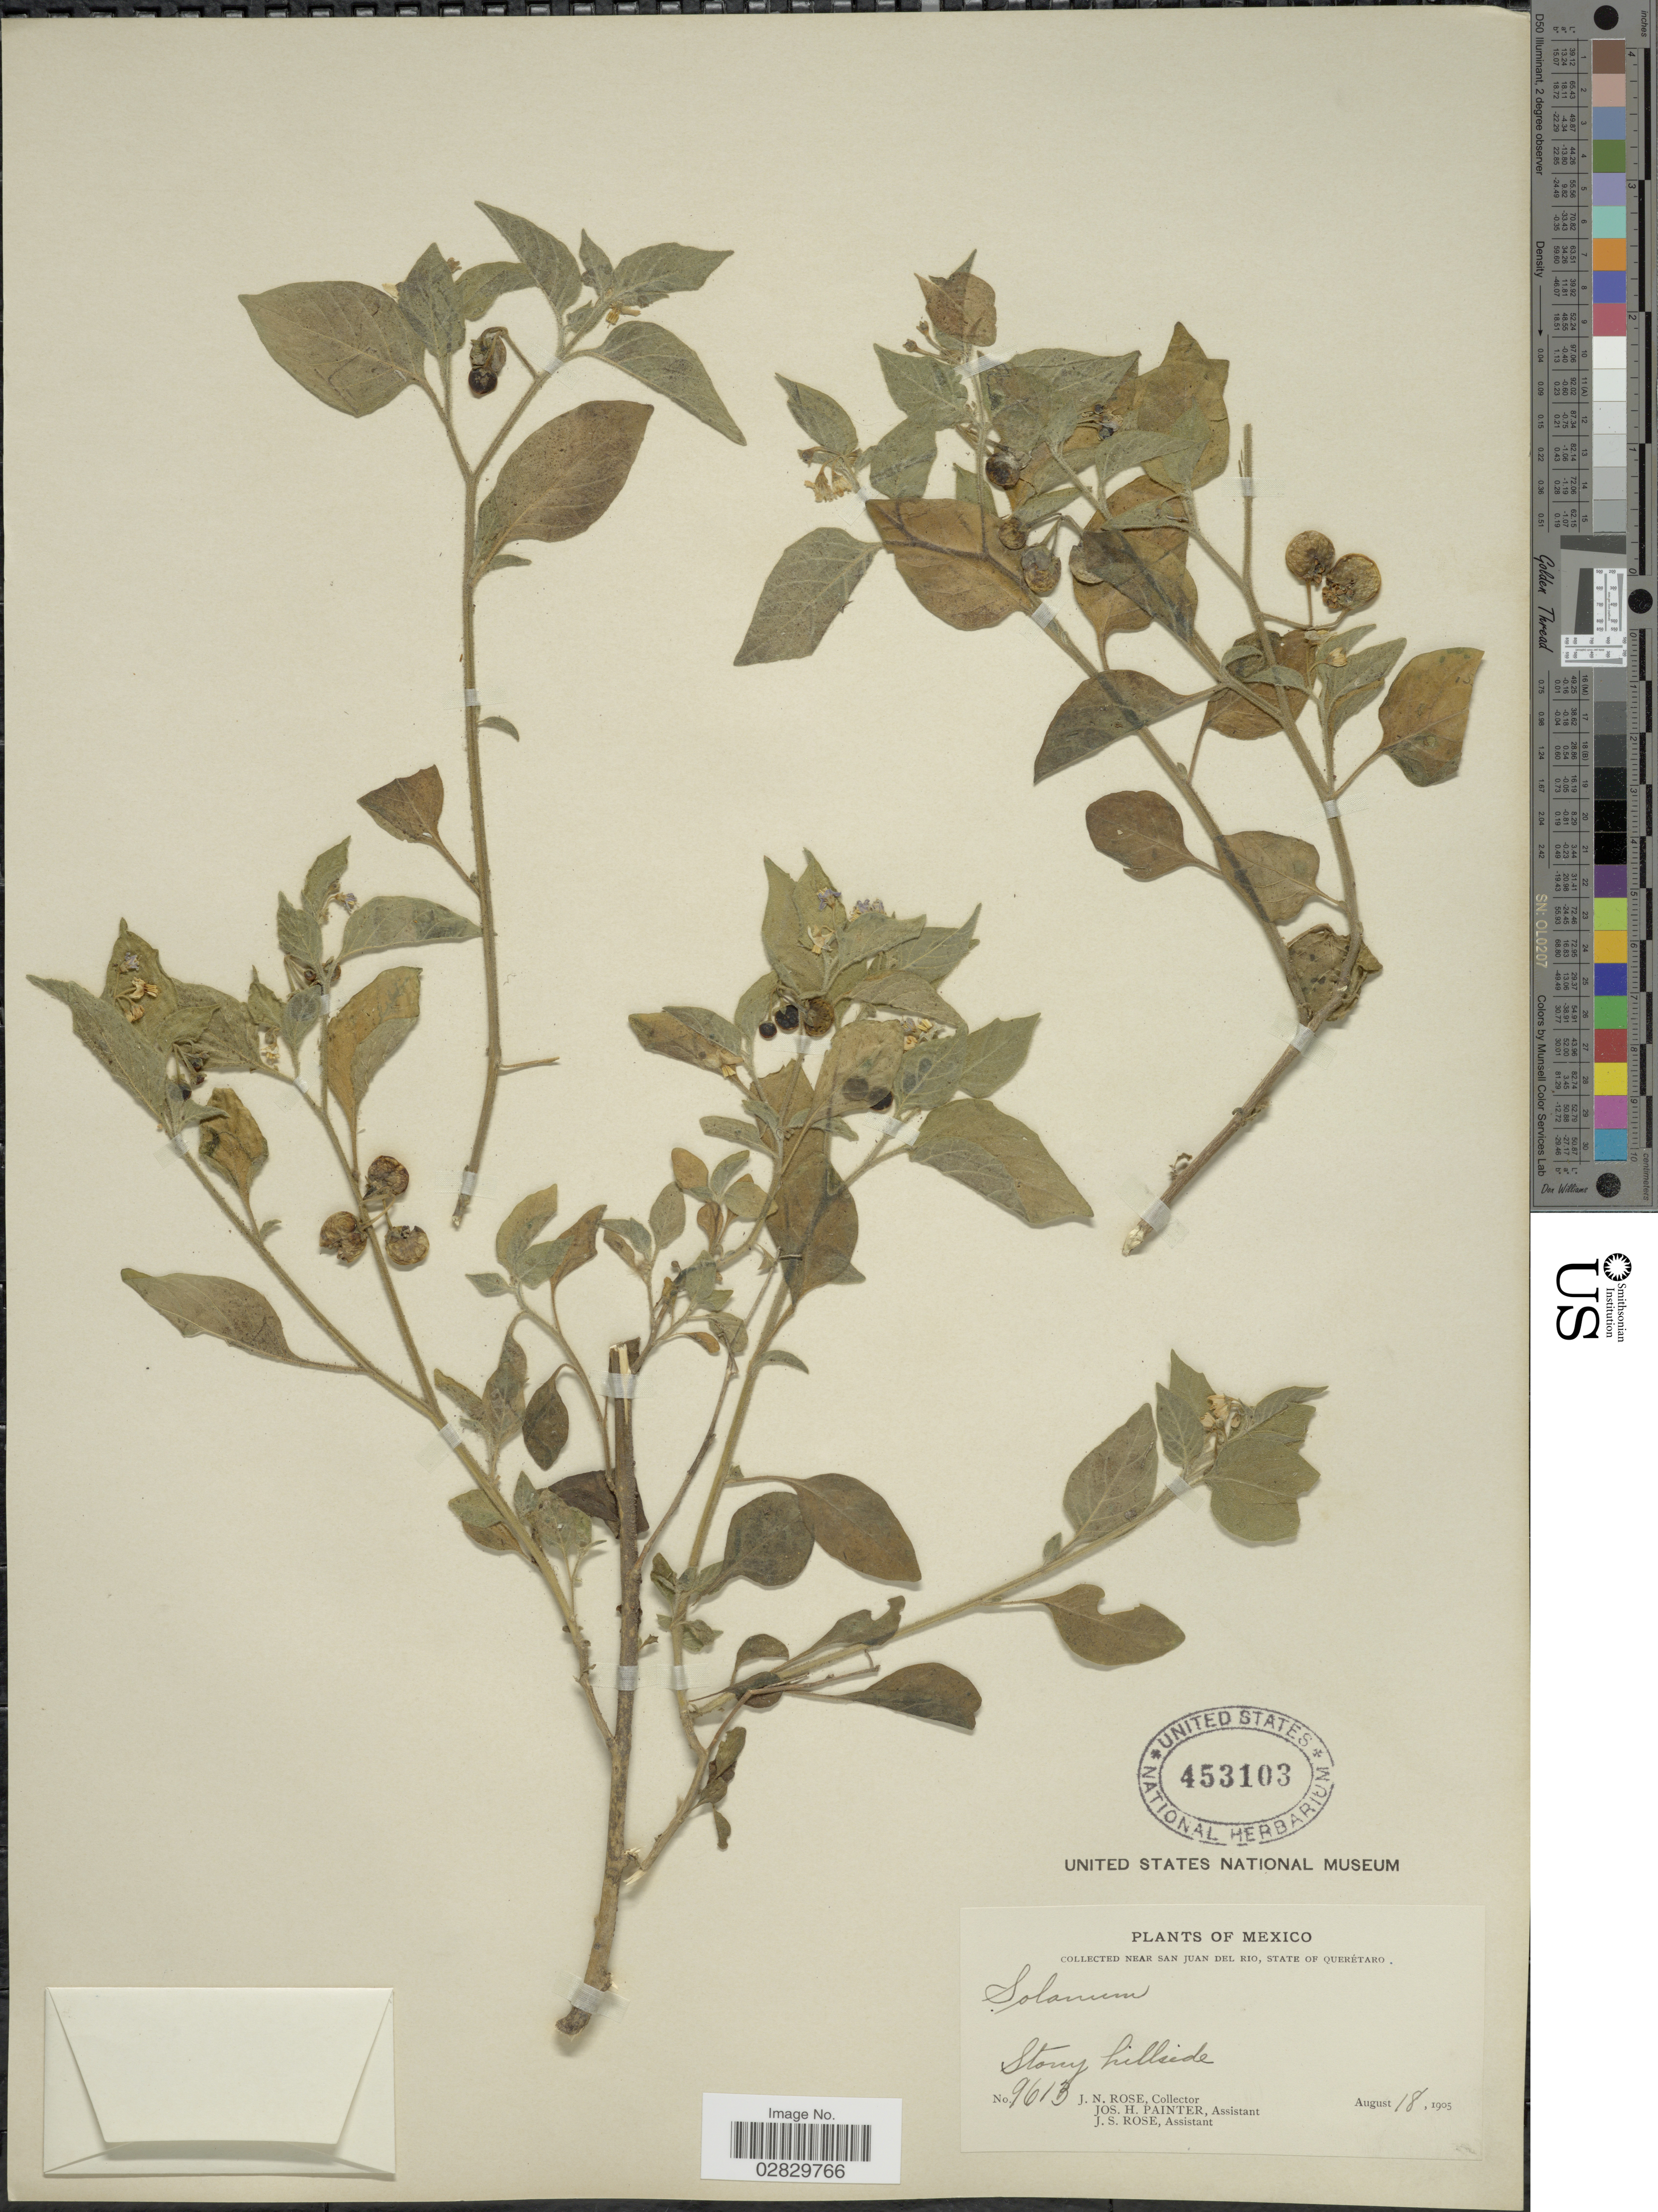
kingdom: Plantae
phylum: Tracheophyta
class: Magnoliopsida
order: Solanales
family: Solanaceae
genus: Solanum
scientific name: Solanum pruinosum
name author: Dunal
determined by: Knapp, S. D.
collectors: J. N. Rose, J. H. Painter & J. S. Rose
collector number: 9613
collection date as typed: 18 Aug 1905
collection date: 1905-08-18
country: Mexico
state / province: Querétaro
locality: Near San Juan del Rio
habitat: stony hillside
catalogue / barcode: US 453103